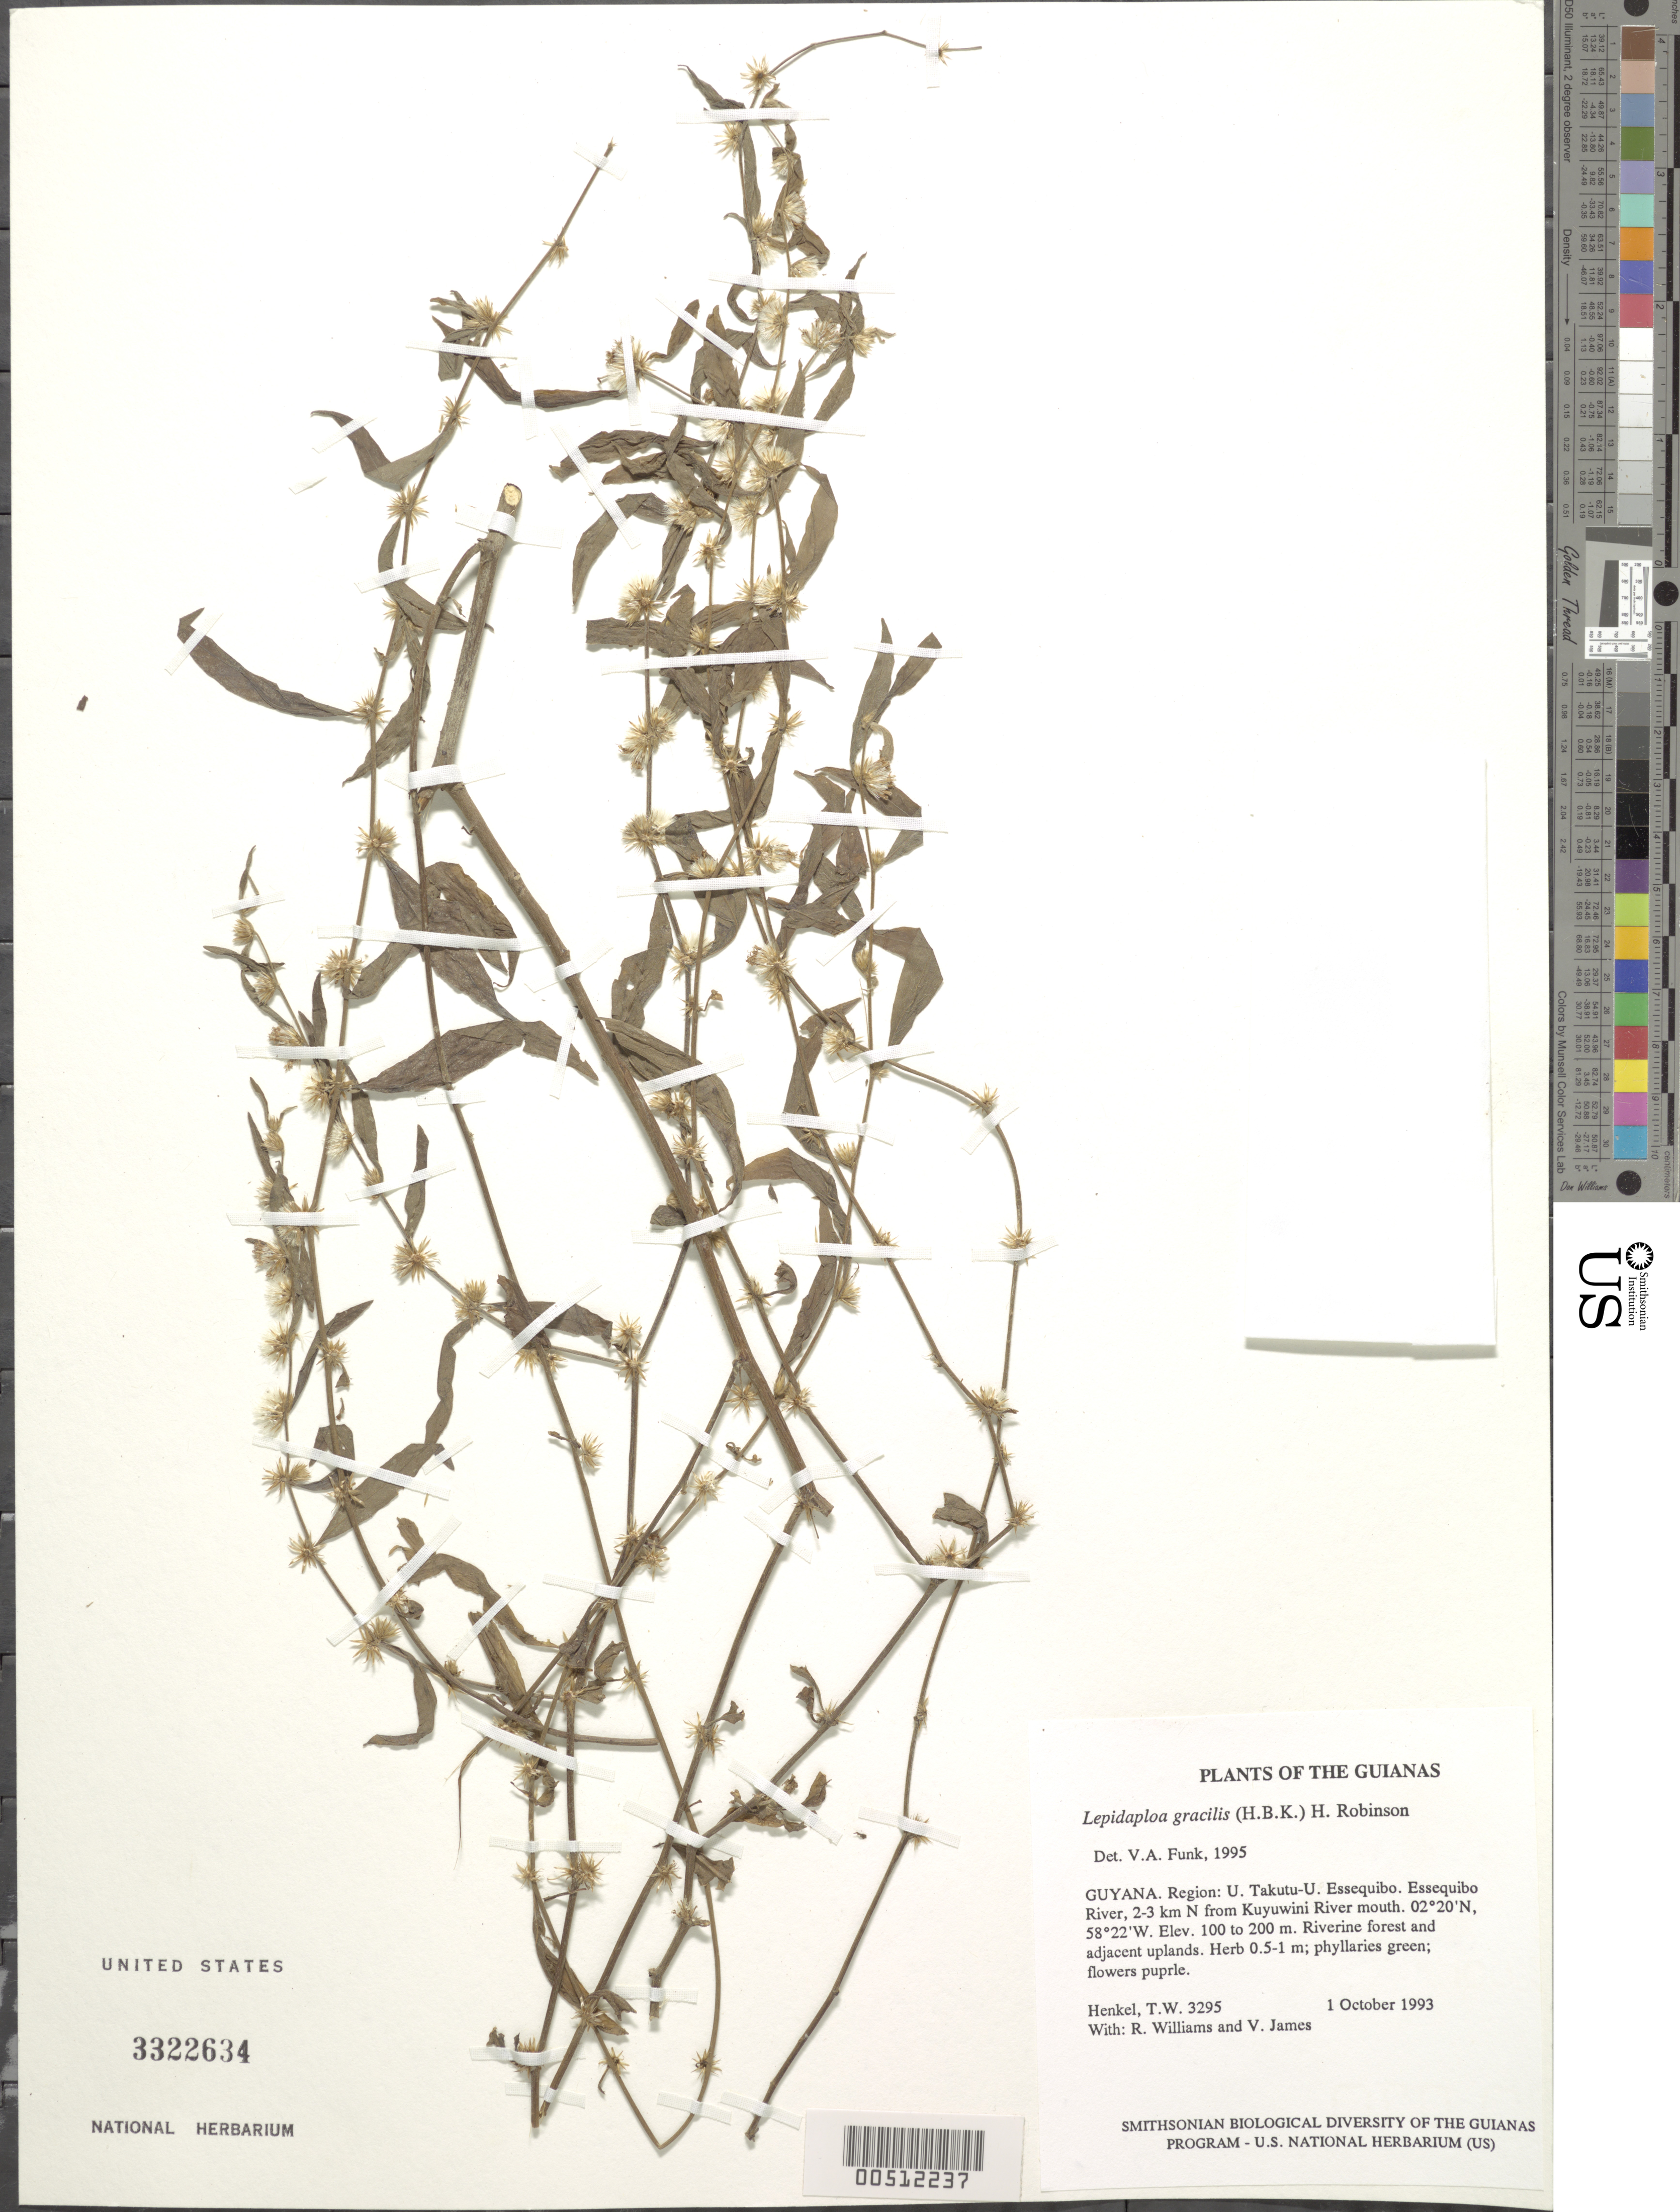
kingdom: Plantae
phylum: Tracheophyta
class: Magnoliopsida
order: Asterales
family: Asteraceae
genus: Lepidaploa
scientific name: Lepidaploa gracilis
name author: (Kunth) H. Rob.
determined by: Funk, Vicki A., (BOT), Smithsonian Institution - National Museum of Natural History (UNITED STATES)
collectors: T. Henkel, R. Williams & V. James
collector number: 3295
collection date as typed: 1 October 1993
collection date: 1993-10-01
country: Guyana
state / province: U. Takutu-U. Essequibo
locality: Essequibo River, 2-3 km N from Kuyuwini River mouth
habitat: Riverine forest and adjacent uplands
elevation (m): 100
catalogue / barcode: US 3322634